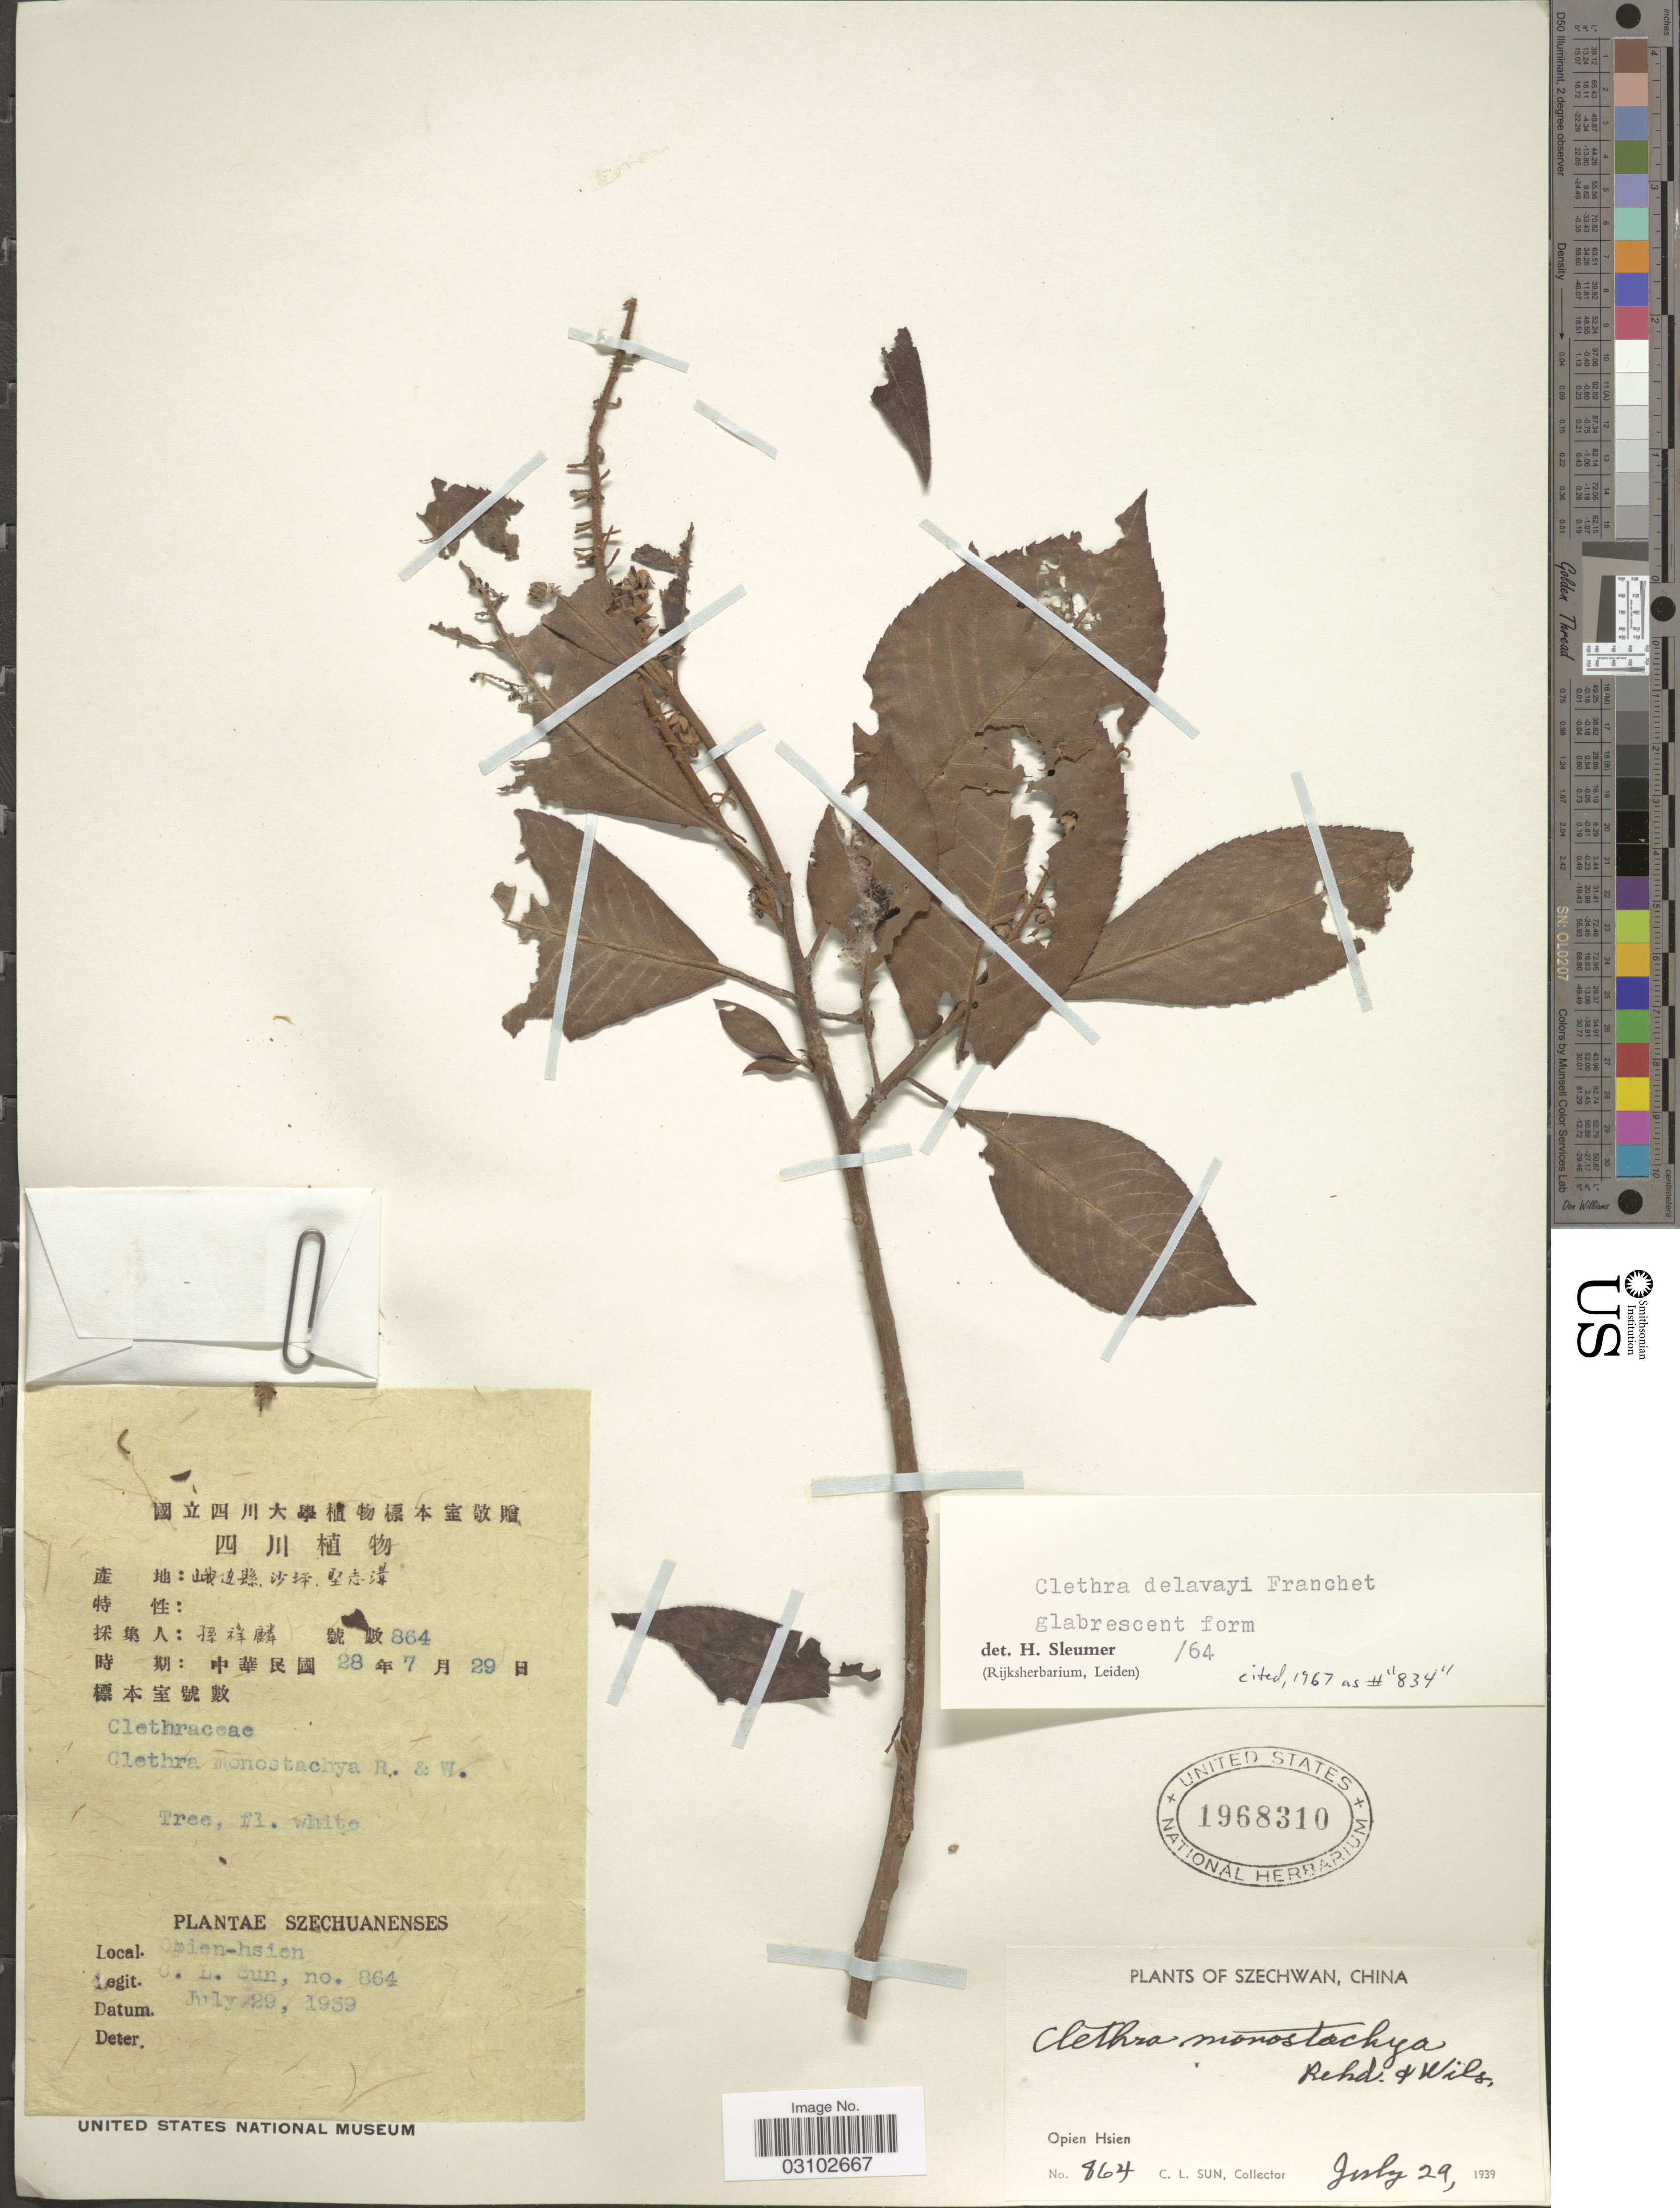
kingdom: Plantae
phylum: Tracheophyta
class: Magnoliopsida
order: Ericales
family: Clethraceae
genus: Clethra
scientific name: Clethra delavayi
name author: Franch.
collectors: C. Sun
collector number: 864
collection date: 1939-07-29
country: China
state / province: Sichuan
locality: Szechwan. Opien Hsien.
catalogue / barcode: US 1968310